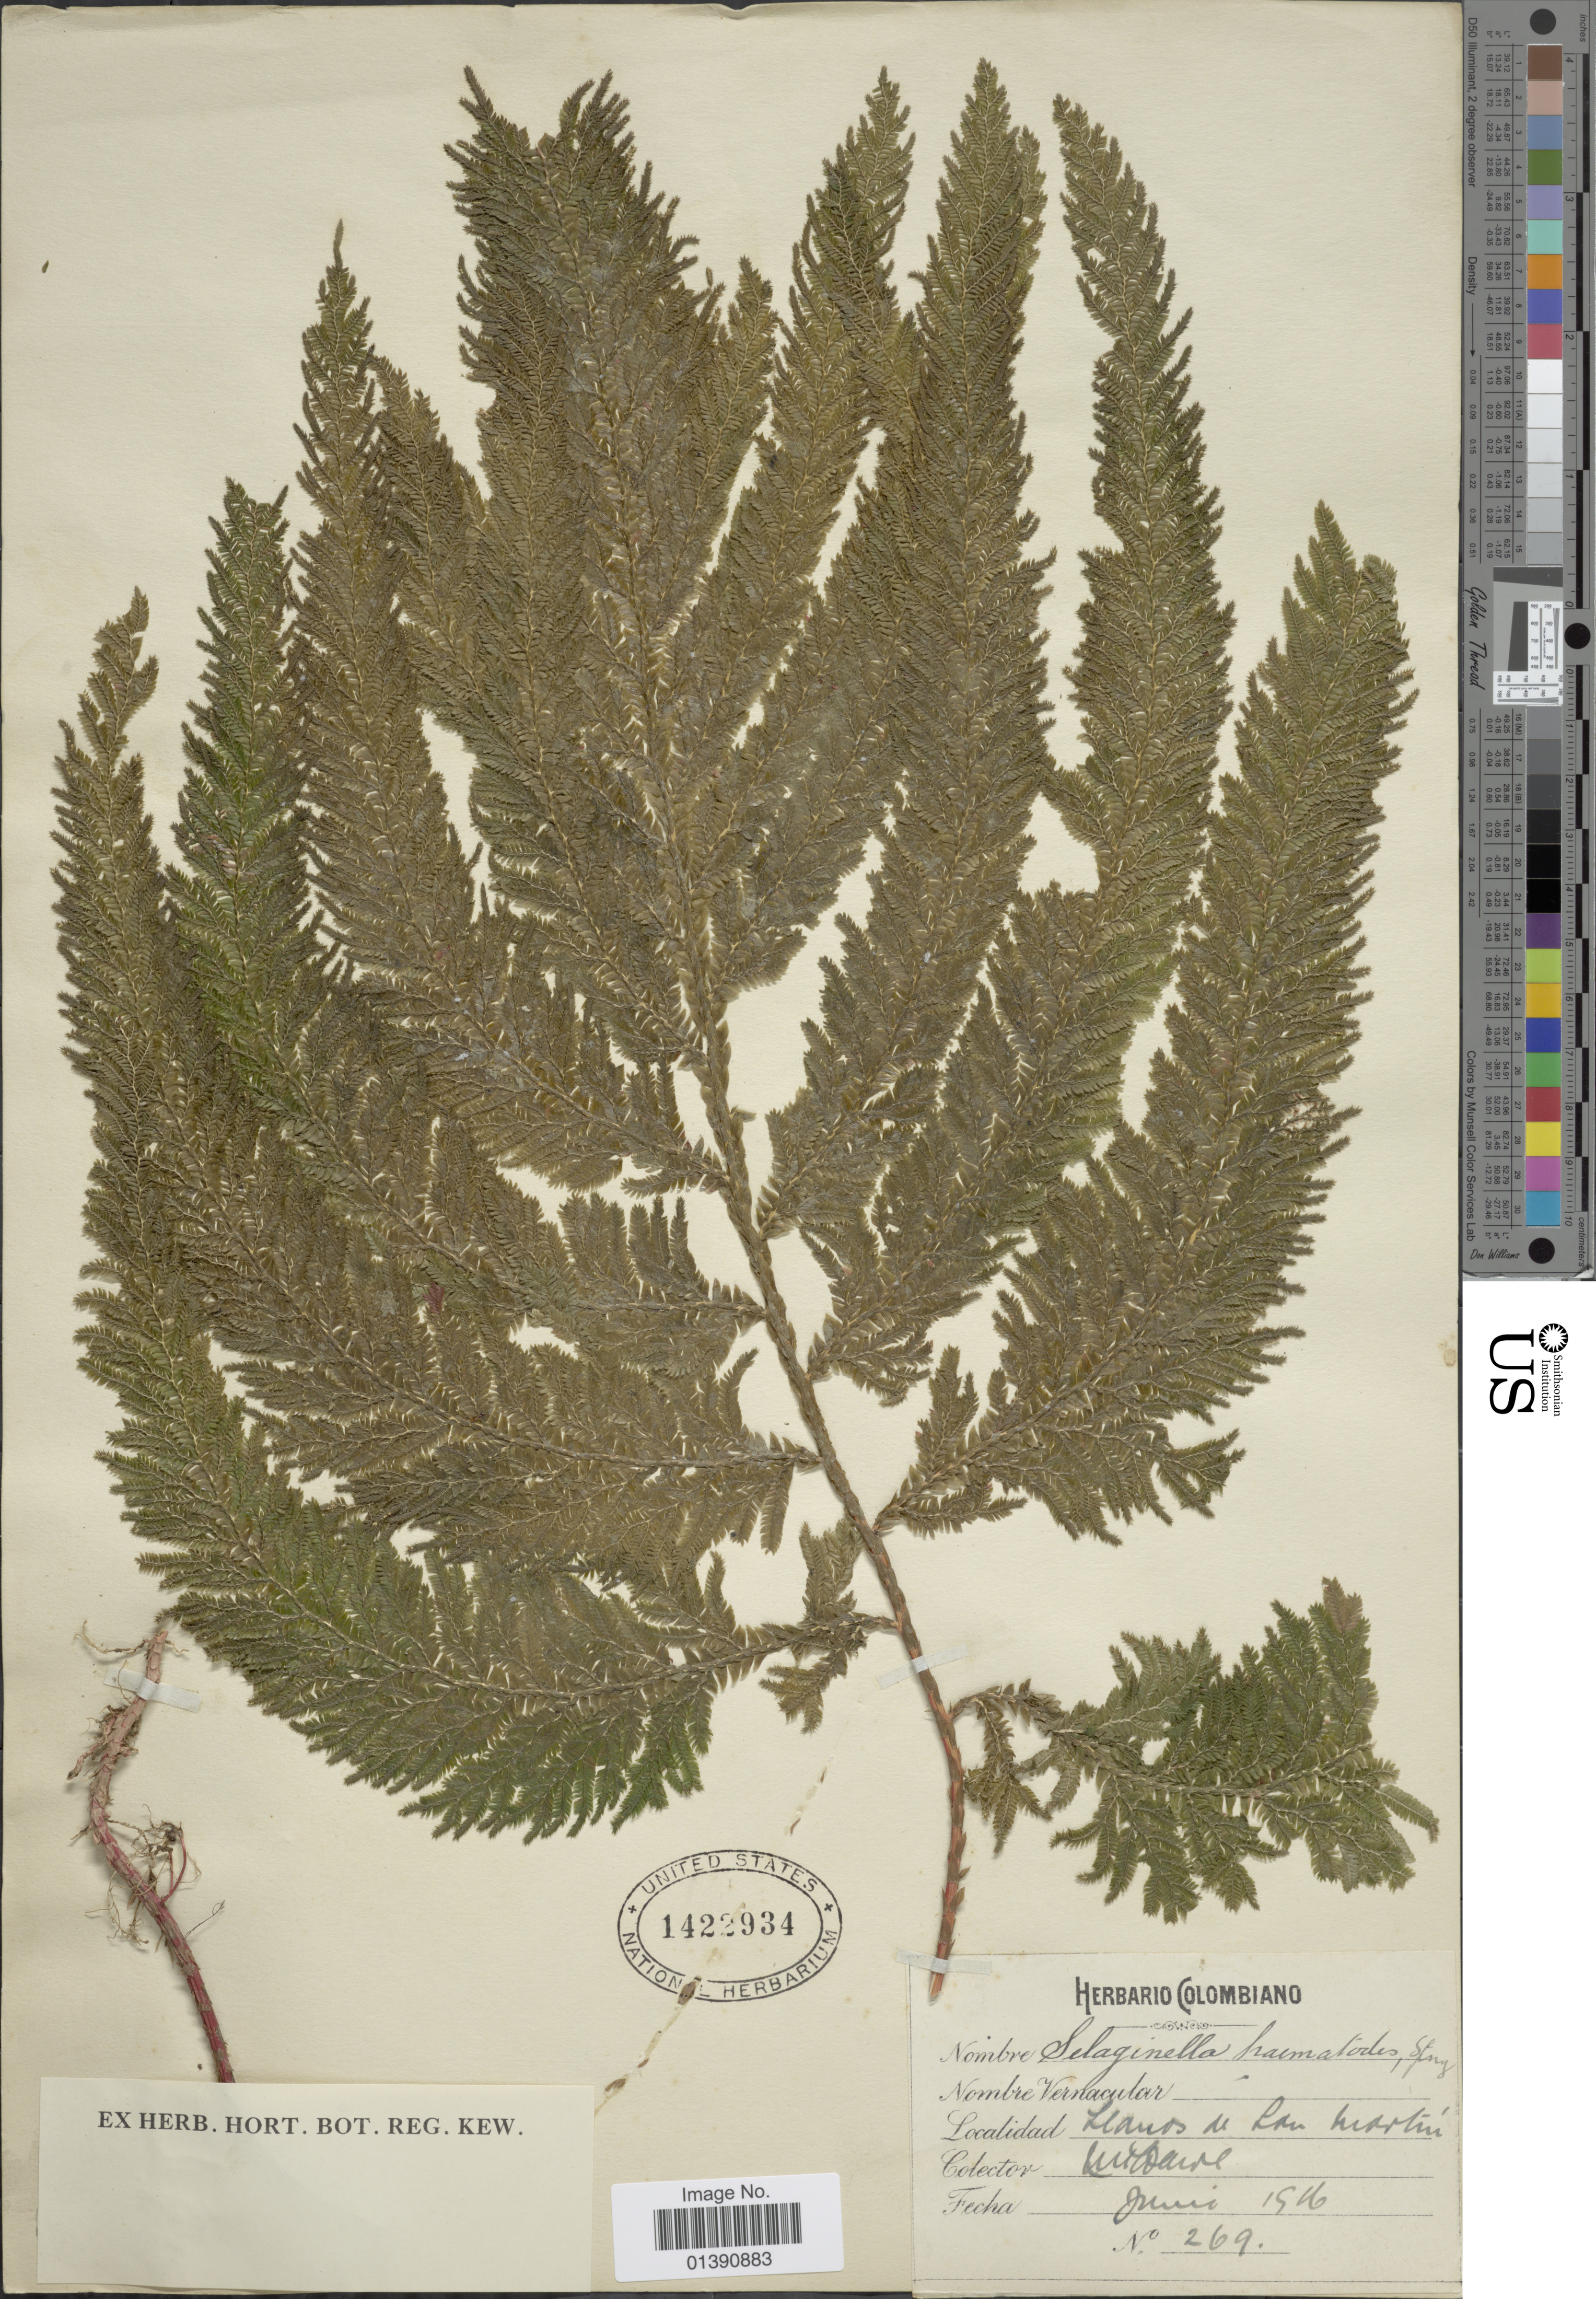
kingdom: Plantae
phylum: Tracheophyta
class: Lycopodiopsida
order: Selaginellales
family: Selaginellaceae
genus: Selaginella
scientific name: Selaginella haematodes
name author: (Kunze) Spring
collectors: M. T. Dawe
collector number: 269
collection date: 1916-06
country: Colombia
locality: Llanos de San Martin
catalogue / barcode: US 1422934